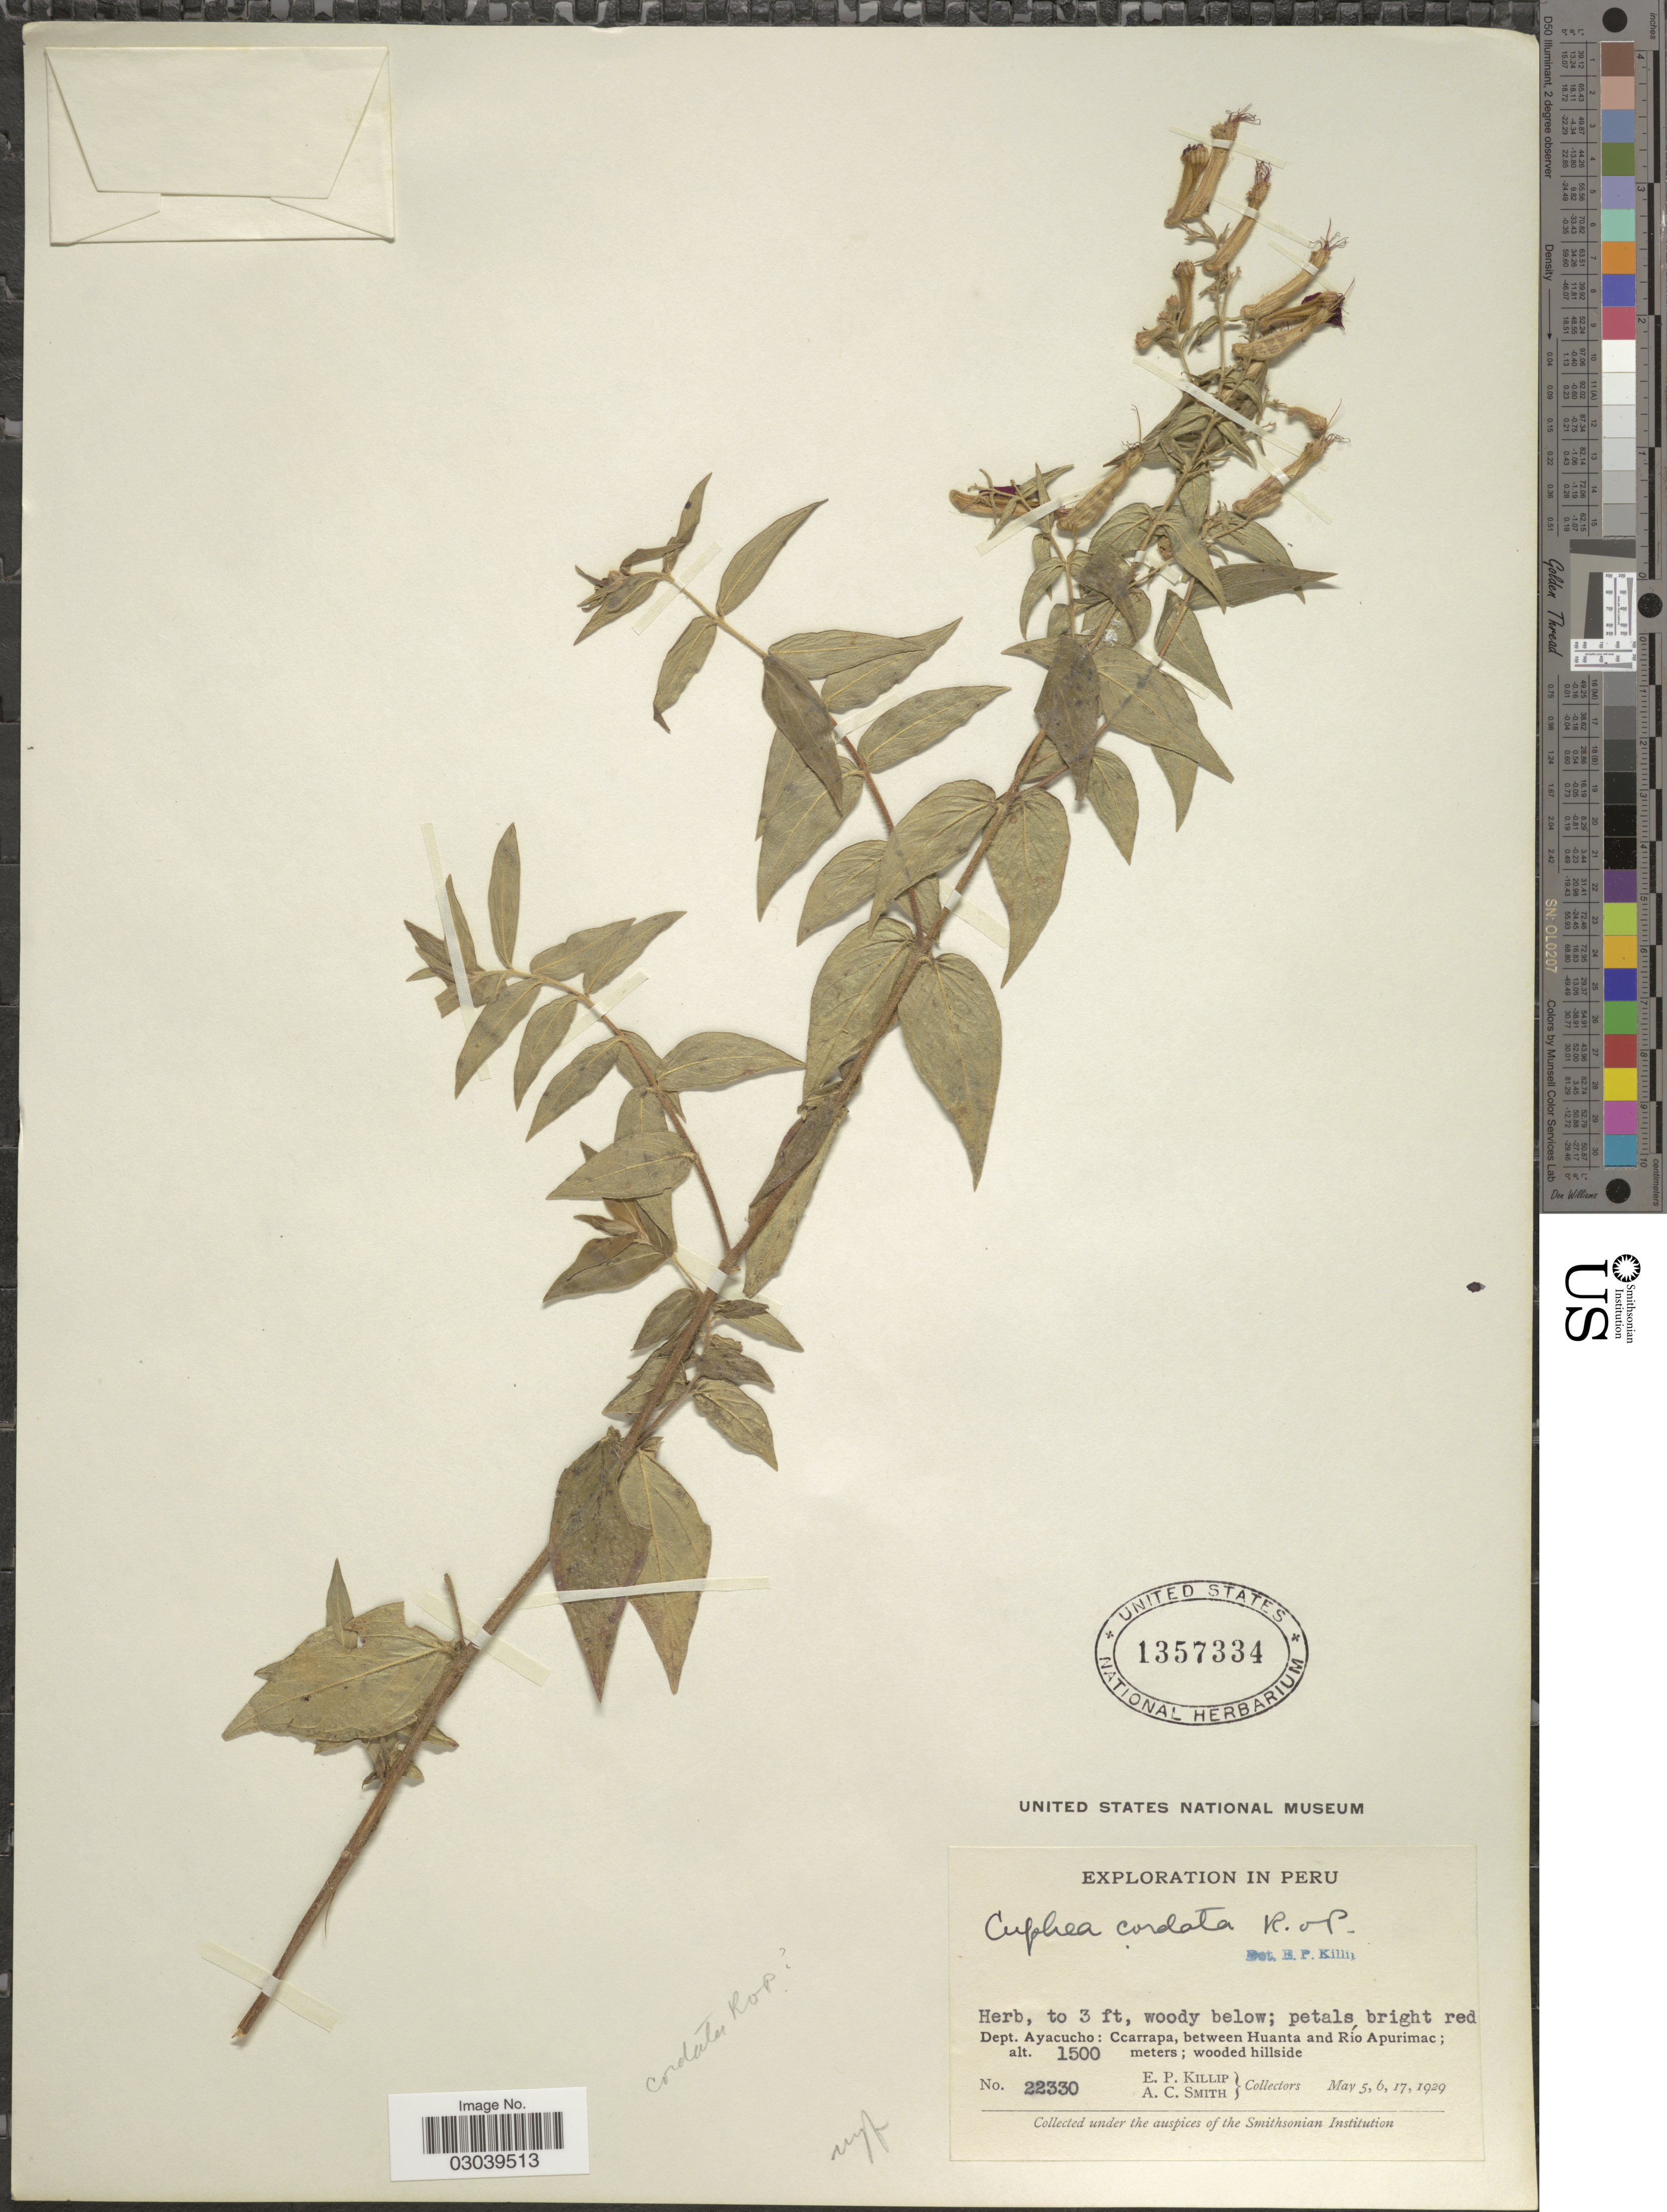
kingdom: Plantae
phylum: Tracheophyta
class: Magnoliopsida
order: Myrtales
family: Lythraceae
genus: Cuphea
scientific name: Cuphea cordata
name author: Ruiz & Pav.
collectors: E. P. Killip & A. C. Smith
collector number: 22330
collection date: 1929-05-05/1929-05-17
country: Peru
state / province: Ayacucho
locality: Dept. Ayacucho: Ccarrapa, between Huanta and Río Apurimac.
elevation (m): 1500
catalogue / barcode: US 1357334